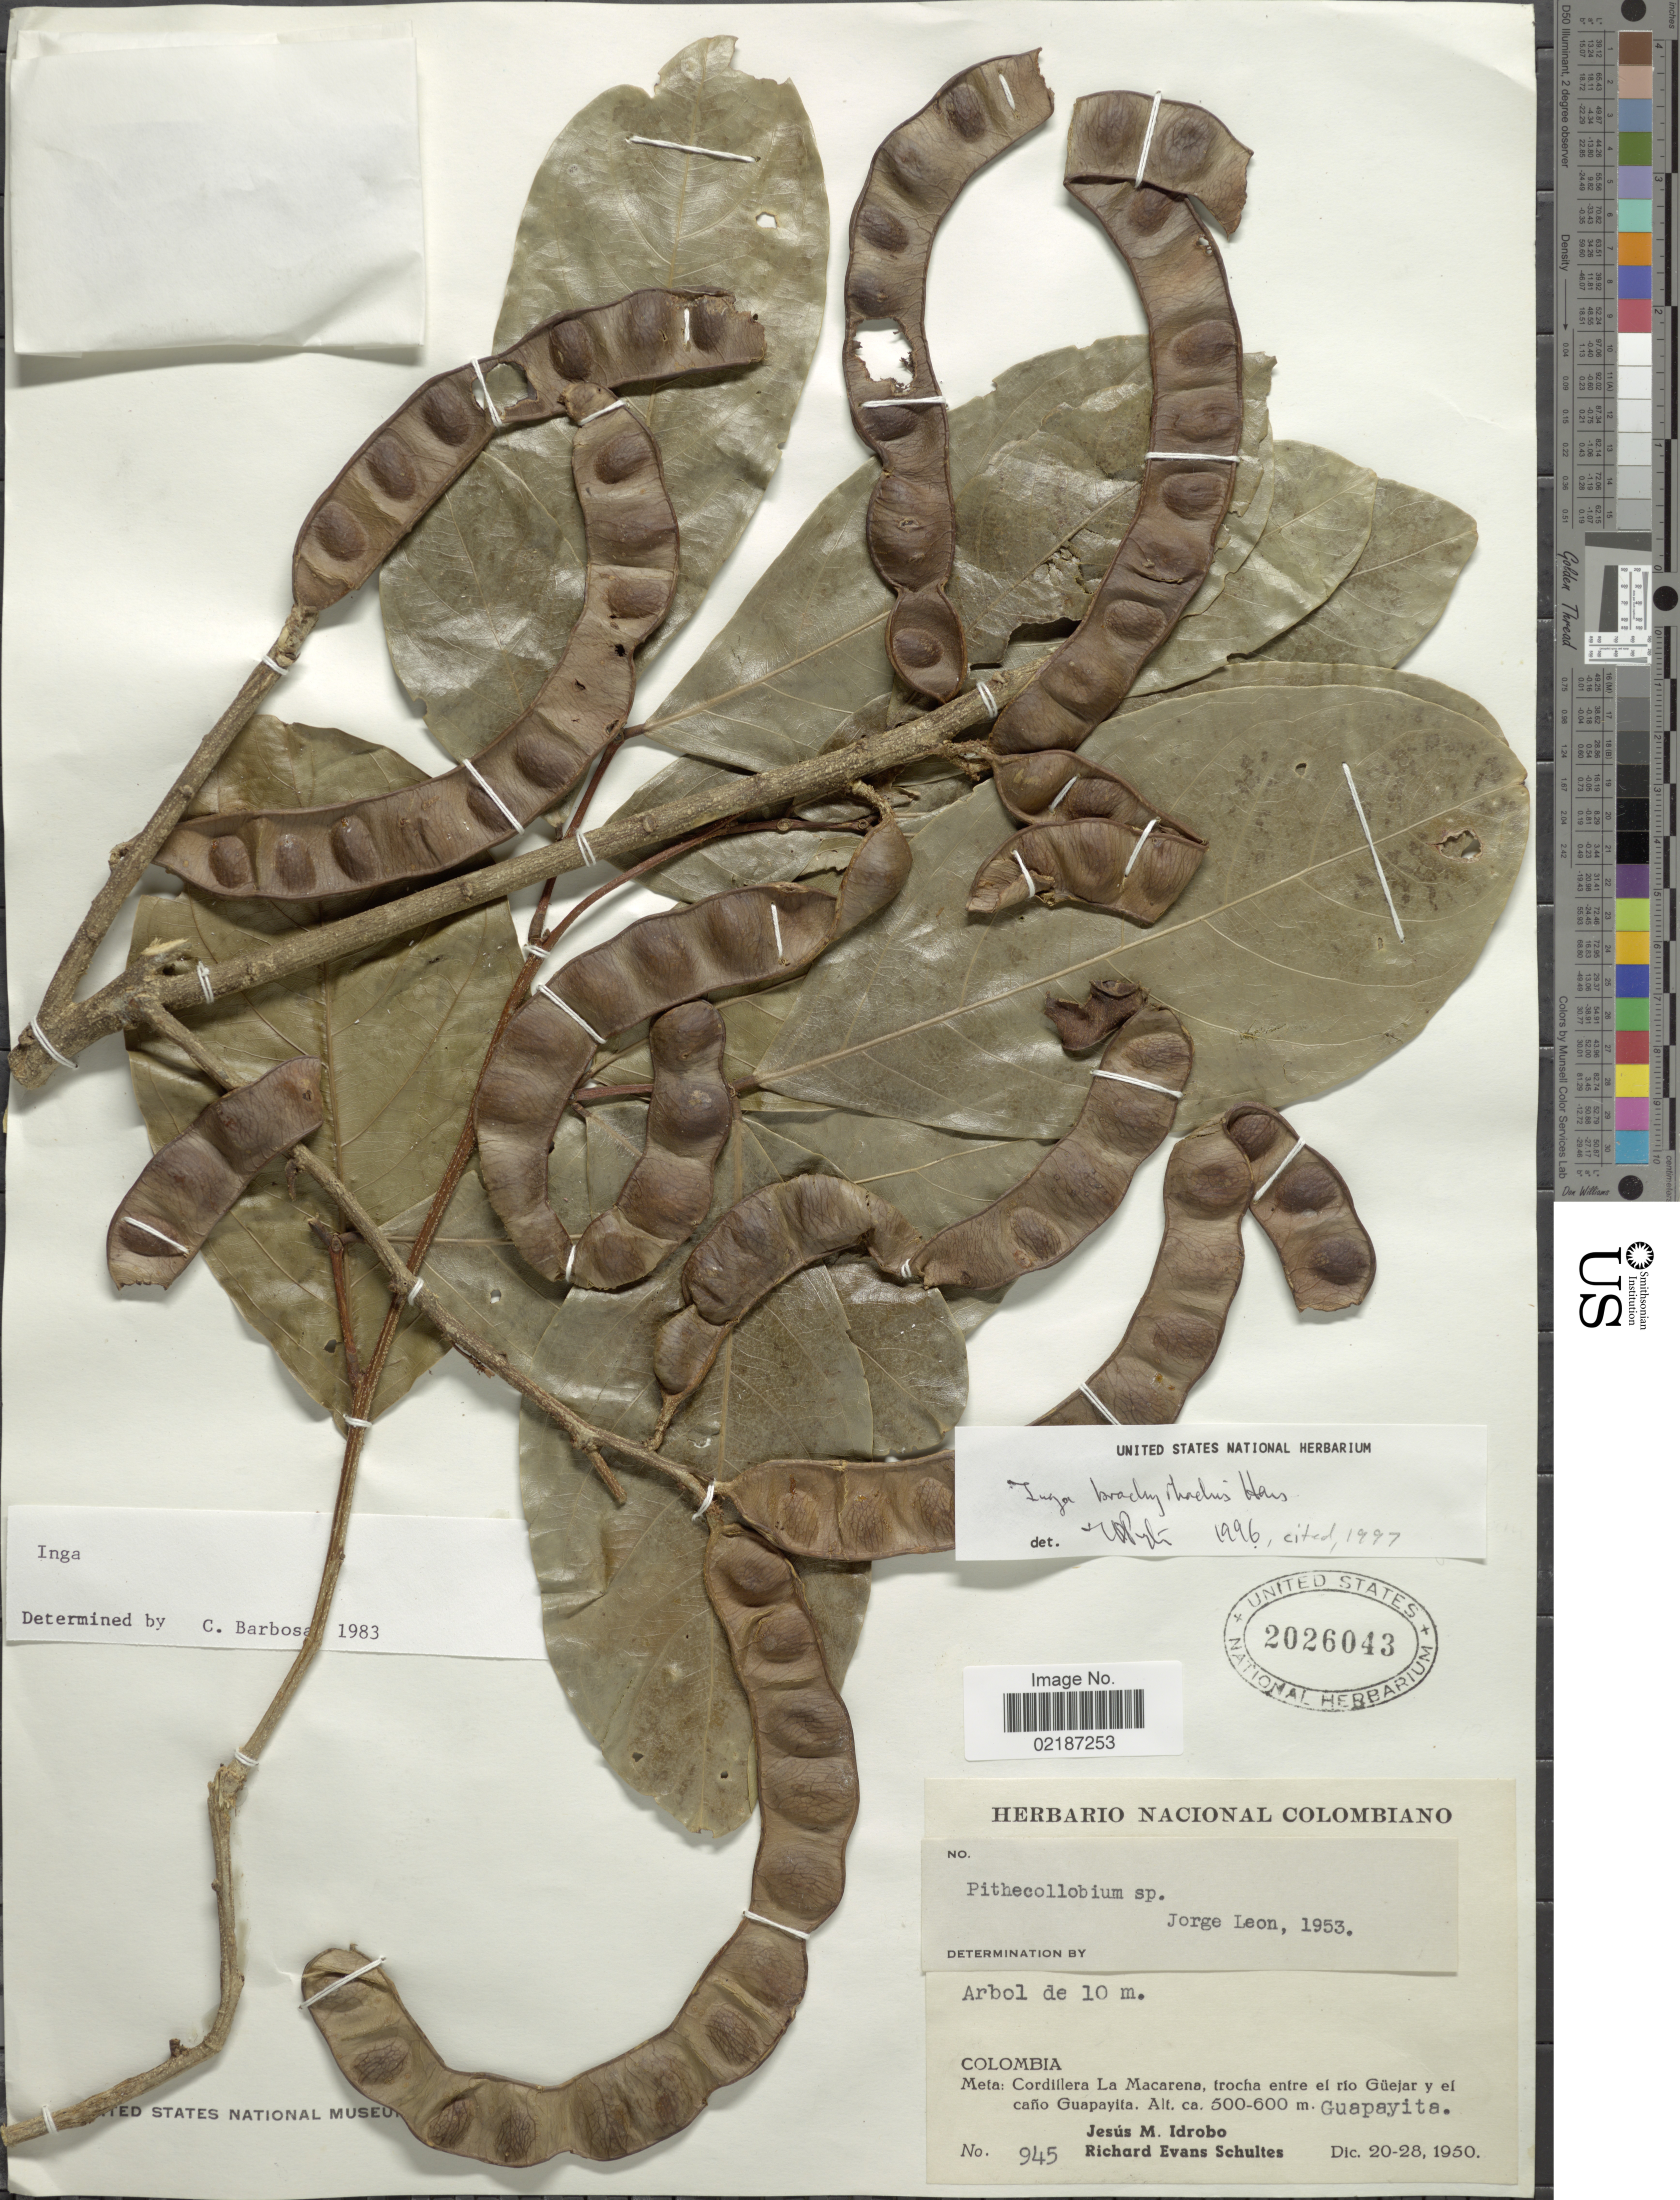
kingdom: Plantae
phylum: Tracheophyta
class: Magnoliopsida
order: Fabales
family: Fabaceae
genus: Inga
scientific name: Inga brachyrhachis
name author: Harms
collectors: J. M. Idrobo & R. E. Schultes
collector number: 945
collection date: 1950-12-20/1950-12-28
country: Colombia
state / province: Meta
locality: Cordillera La Macarena, trocha entre el rio Güejar y el caño Guapayita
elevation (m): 500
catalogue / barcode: US 2026043